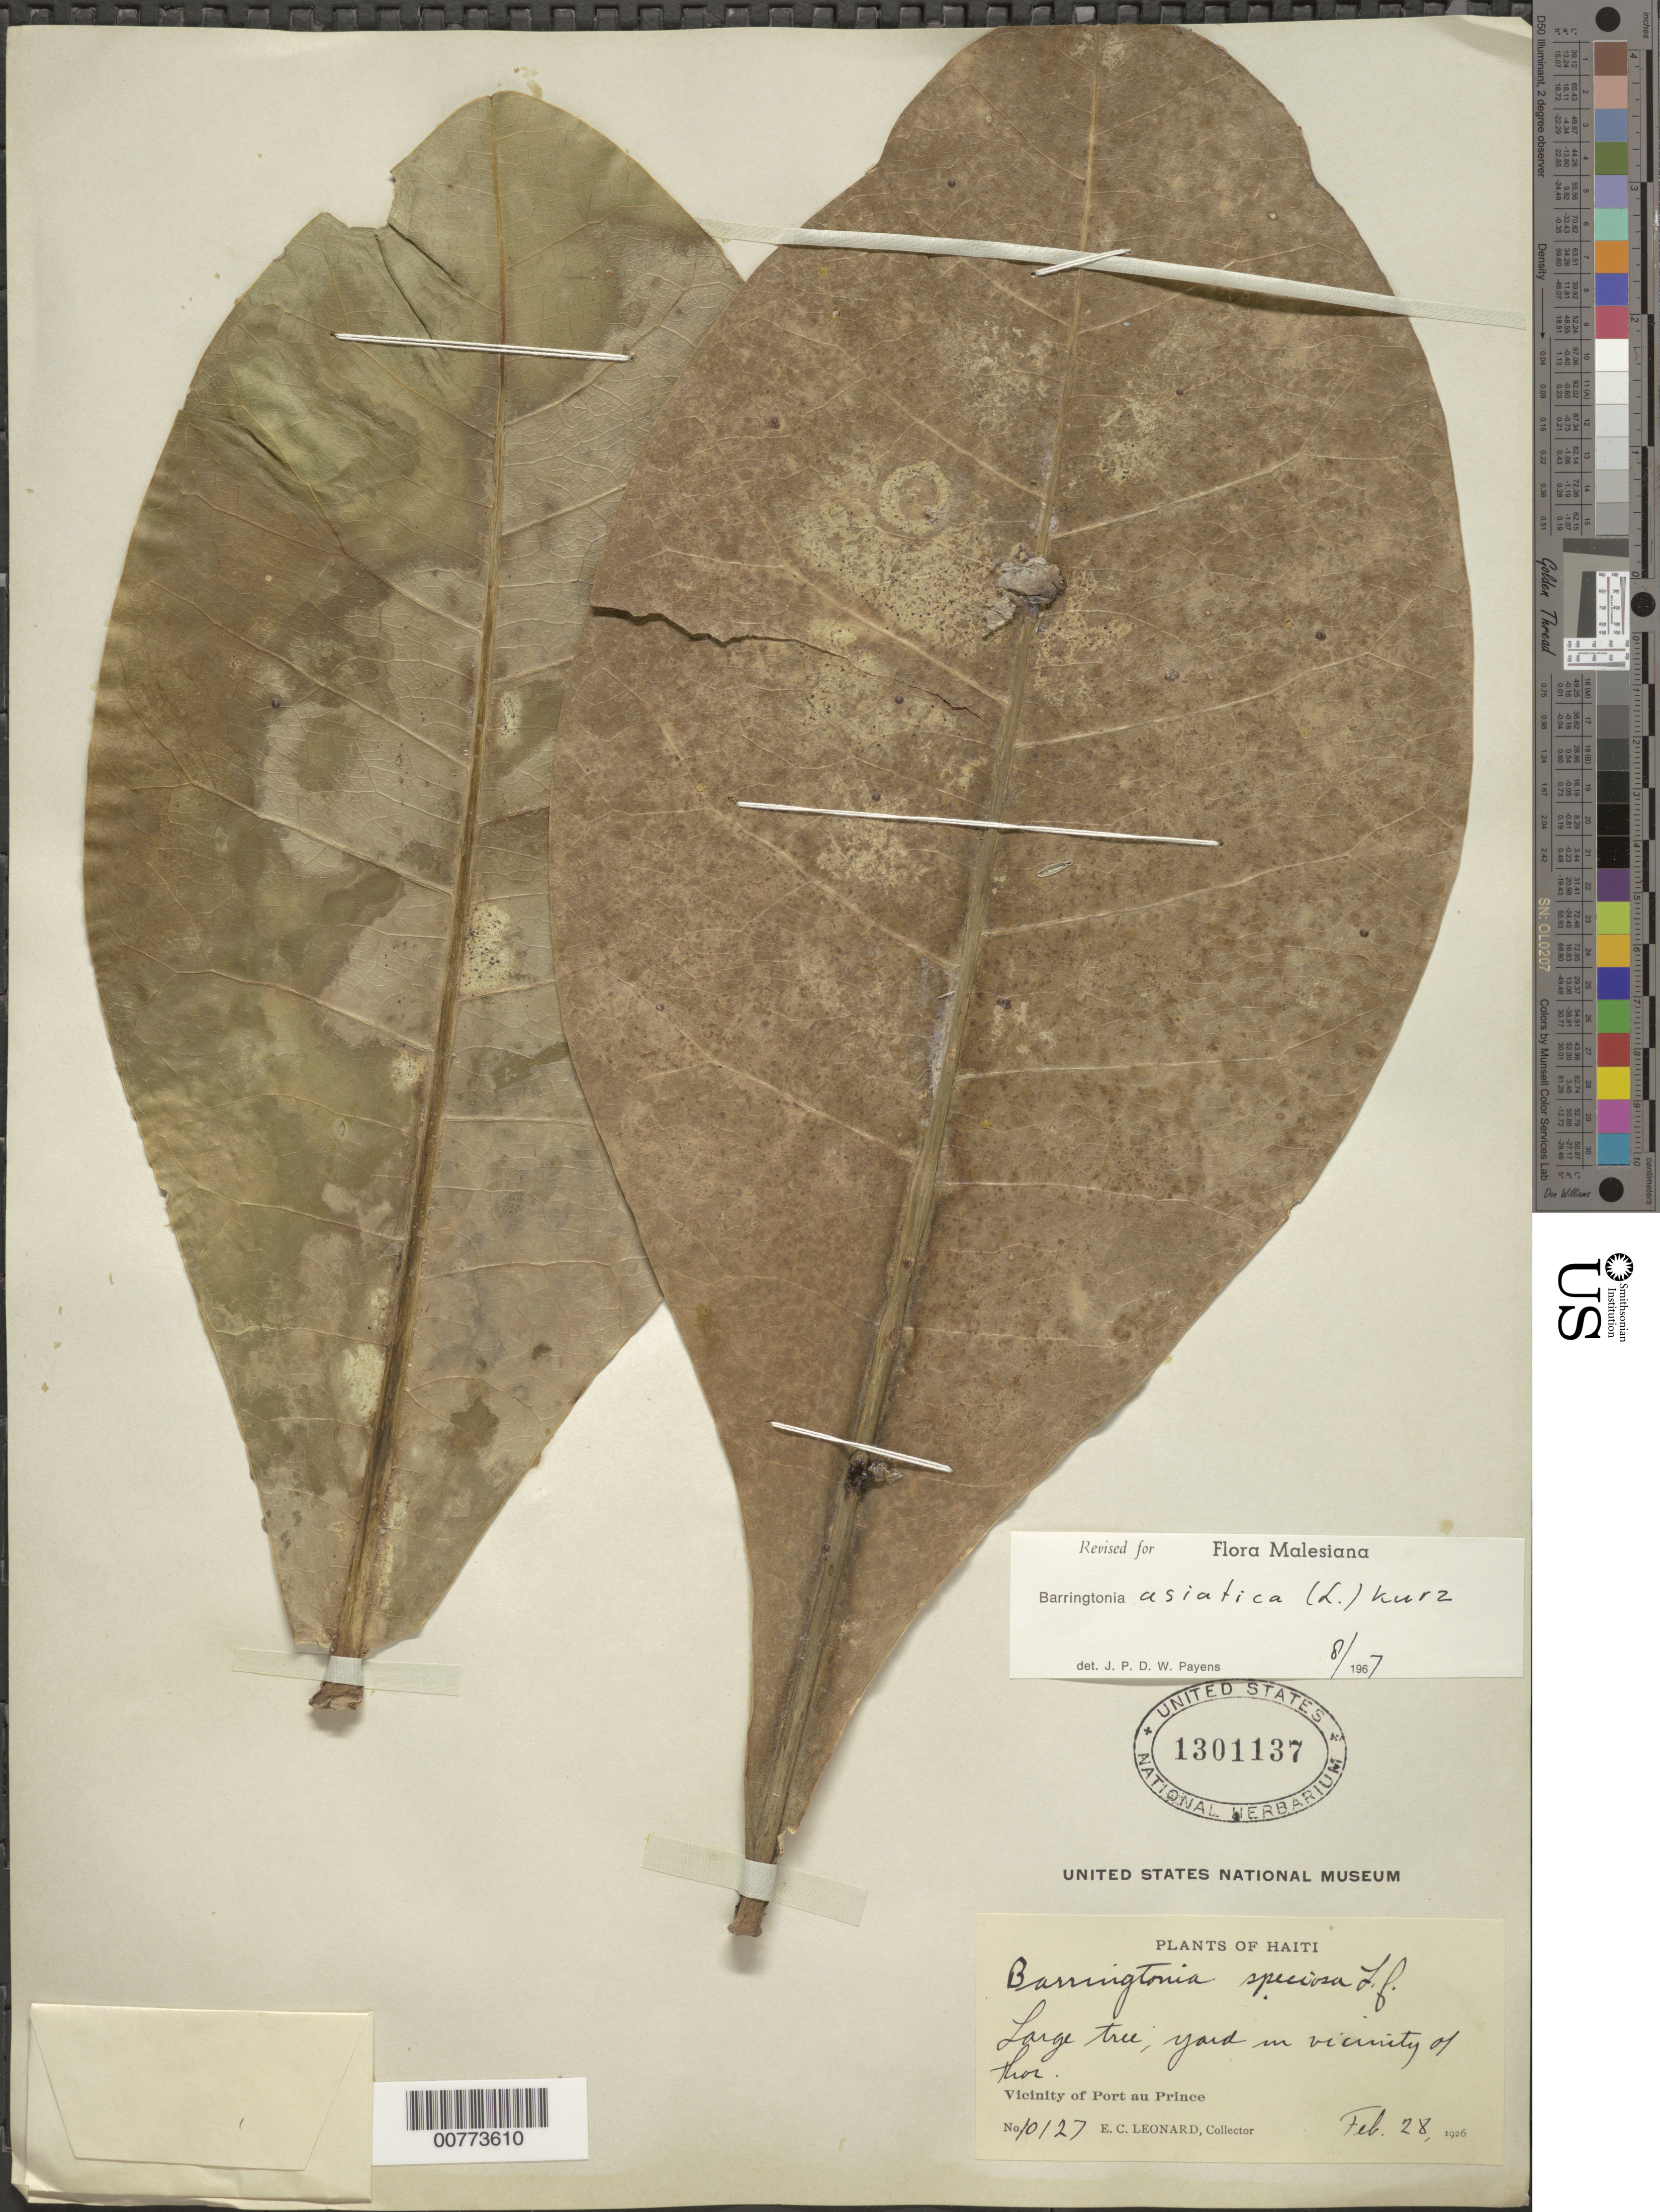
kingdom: Plantae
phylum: Tracheophyta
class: Magnoliopsida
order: Ericales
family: Lecythidaceae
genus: Barringtonia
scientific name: Barringtonia asiatica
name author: (L.) Kurz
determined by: Payens, J. P. D. W.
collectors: E. C. Leonard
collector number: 10127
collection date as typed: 28 Feb 1926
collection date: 1926-02-28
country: Haiti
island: Hispaniola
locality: Vicinity of Port au Prince, yard in vicinity of Thor.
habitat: Yard.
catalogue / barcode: US 1301137